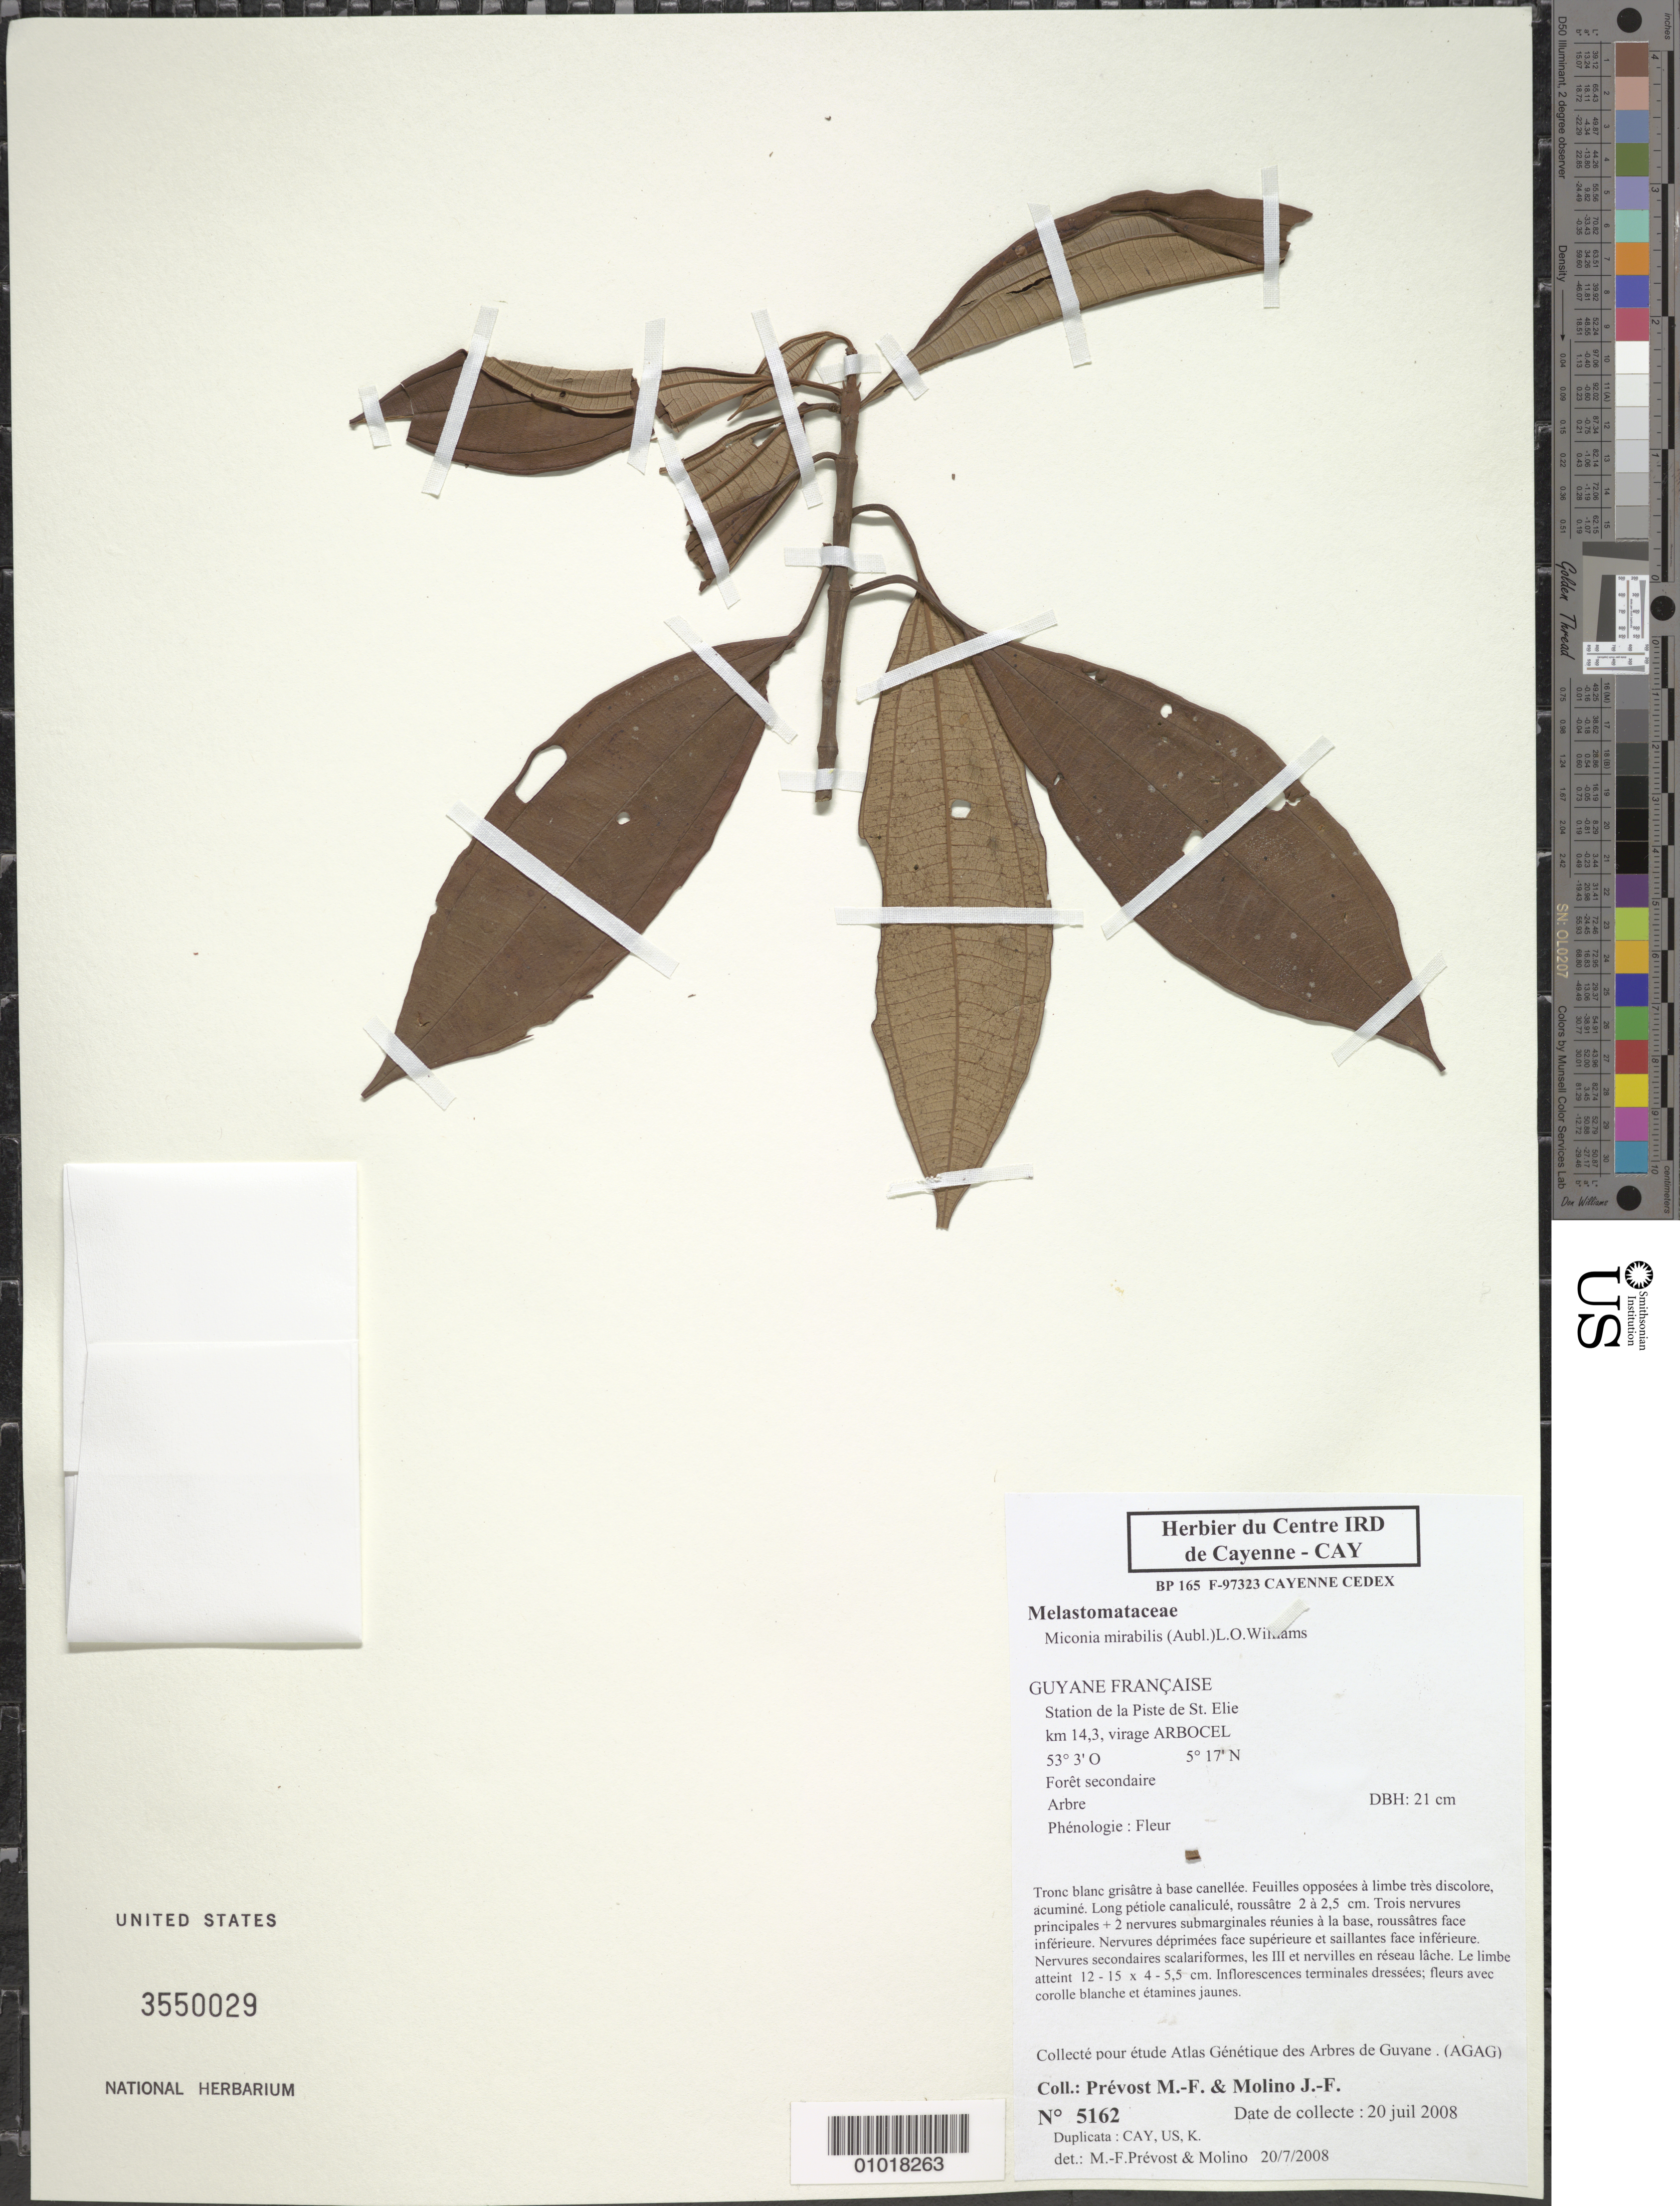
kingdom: Plantae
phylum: Tracheophyta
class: Magnoliopsida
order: Myrtales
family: Melastomataceae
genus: Miconia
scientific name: Miconia mirabilis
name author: (Aubl.) L.O. Williams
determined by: Prévost, M.-F.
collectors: M.-F. Prévost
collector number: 5162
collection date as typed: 20-Jul-08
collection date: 2008-07-20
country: French Guiana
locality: Station de la Piste de St. Elie, km 14.3, virage ARBOCEL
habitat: Foret secondaire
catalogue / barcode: US 3550029